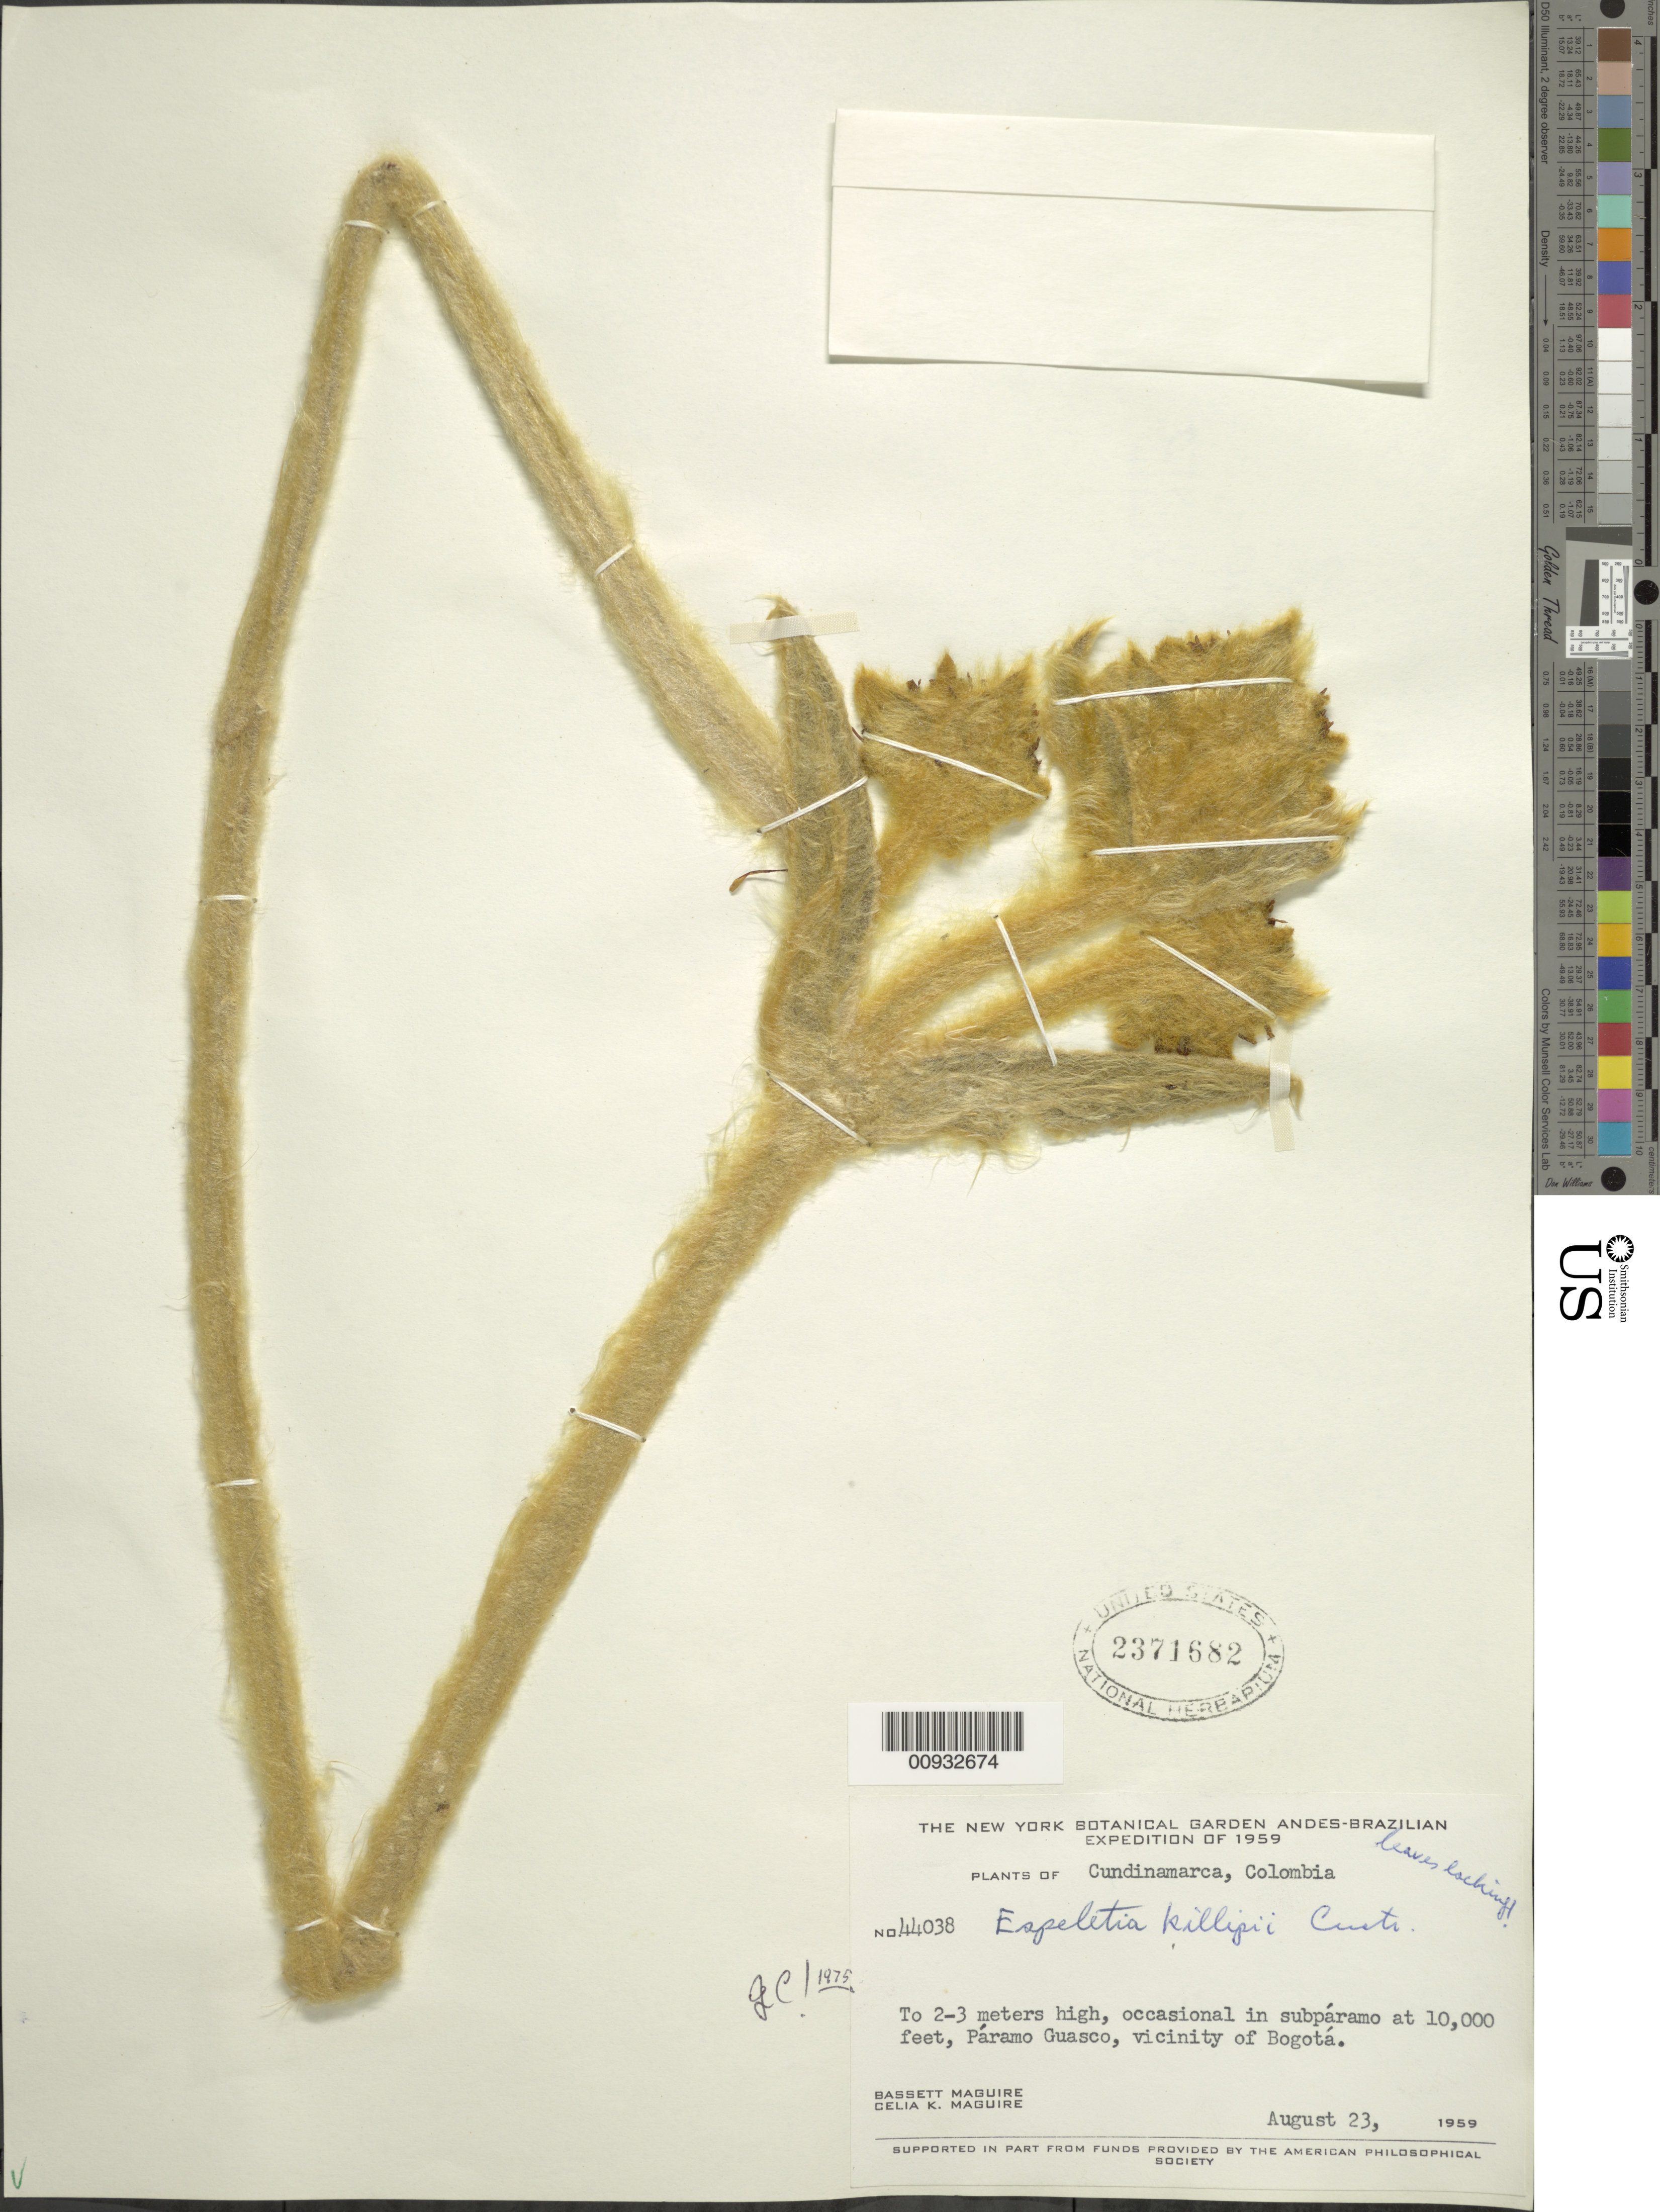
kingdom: Plantae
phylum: Tracheophyta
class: Magnoliopsida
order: Asterales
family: Asteraceae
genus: Espeletia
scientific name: Espeletia killipii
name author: Cuatrec.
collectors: B. Maguire & C. K. Maguire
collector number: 1959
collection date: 1959-08-23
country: Colombia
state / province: Cundinamarca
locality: Páramo de Guasca. Vicinity of Bogotá.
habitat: Occasional in páramo.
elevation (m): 3350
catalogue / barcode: US 2371682